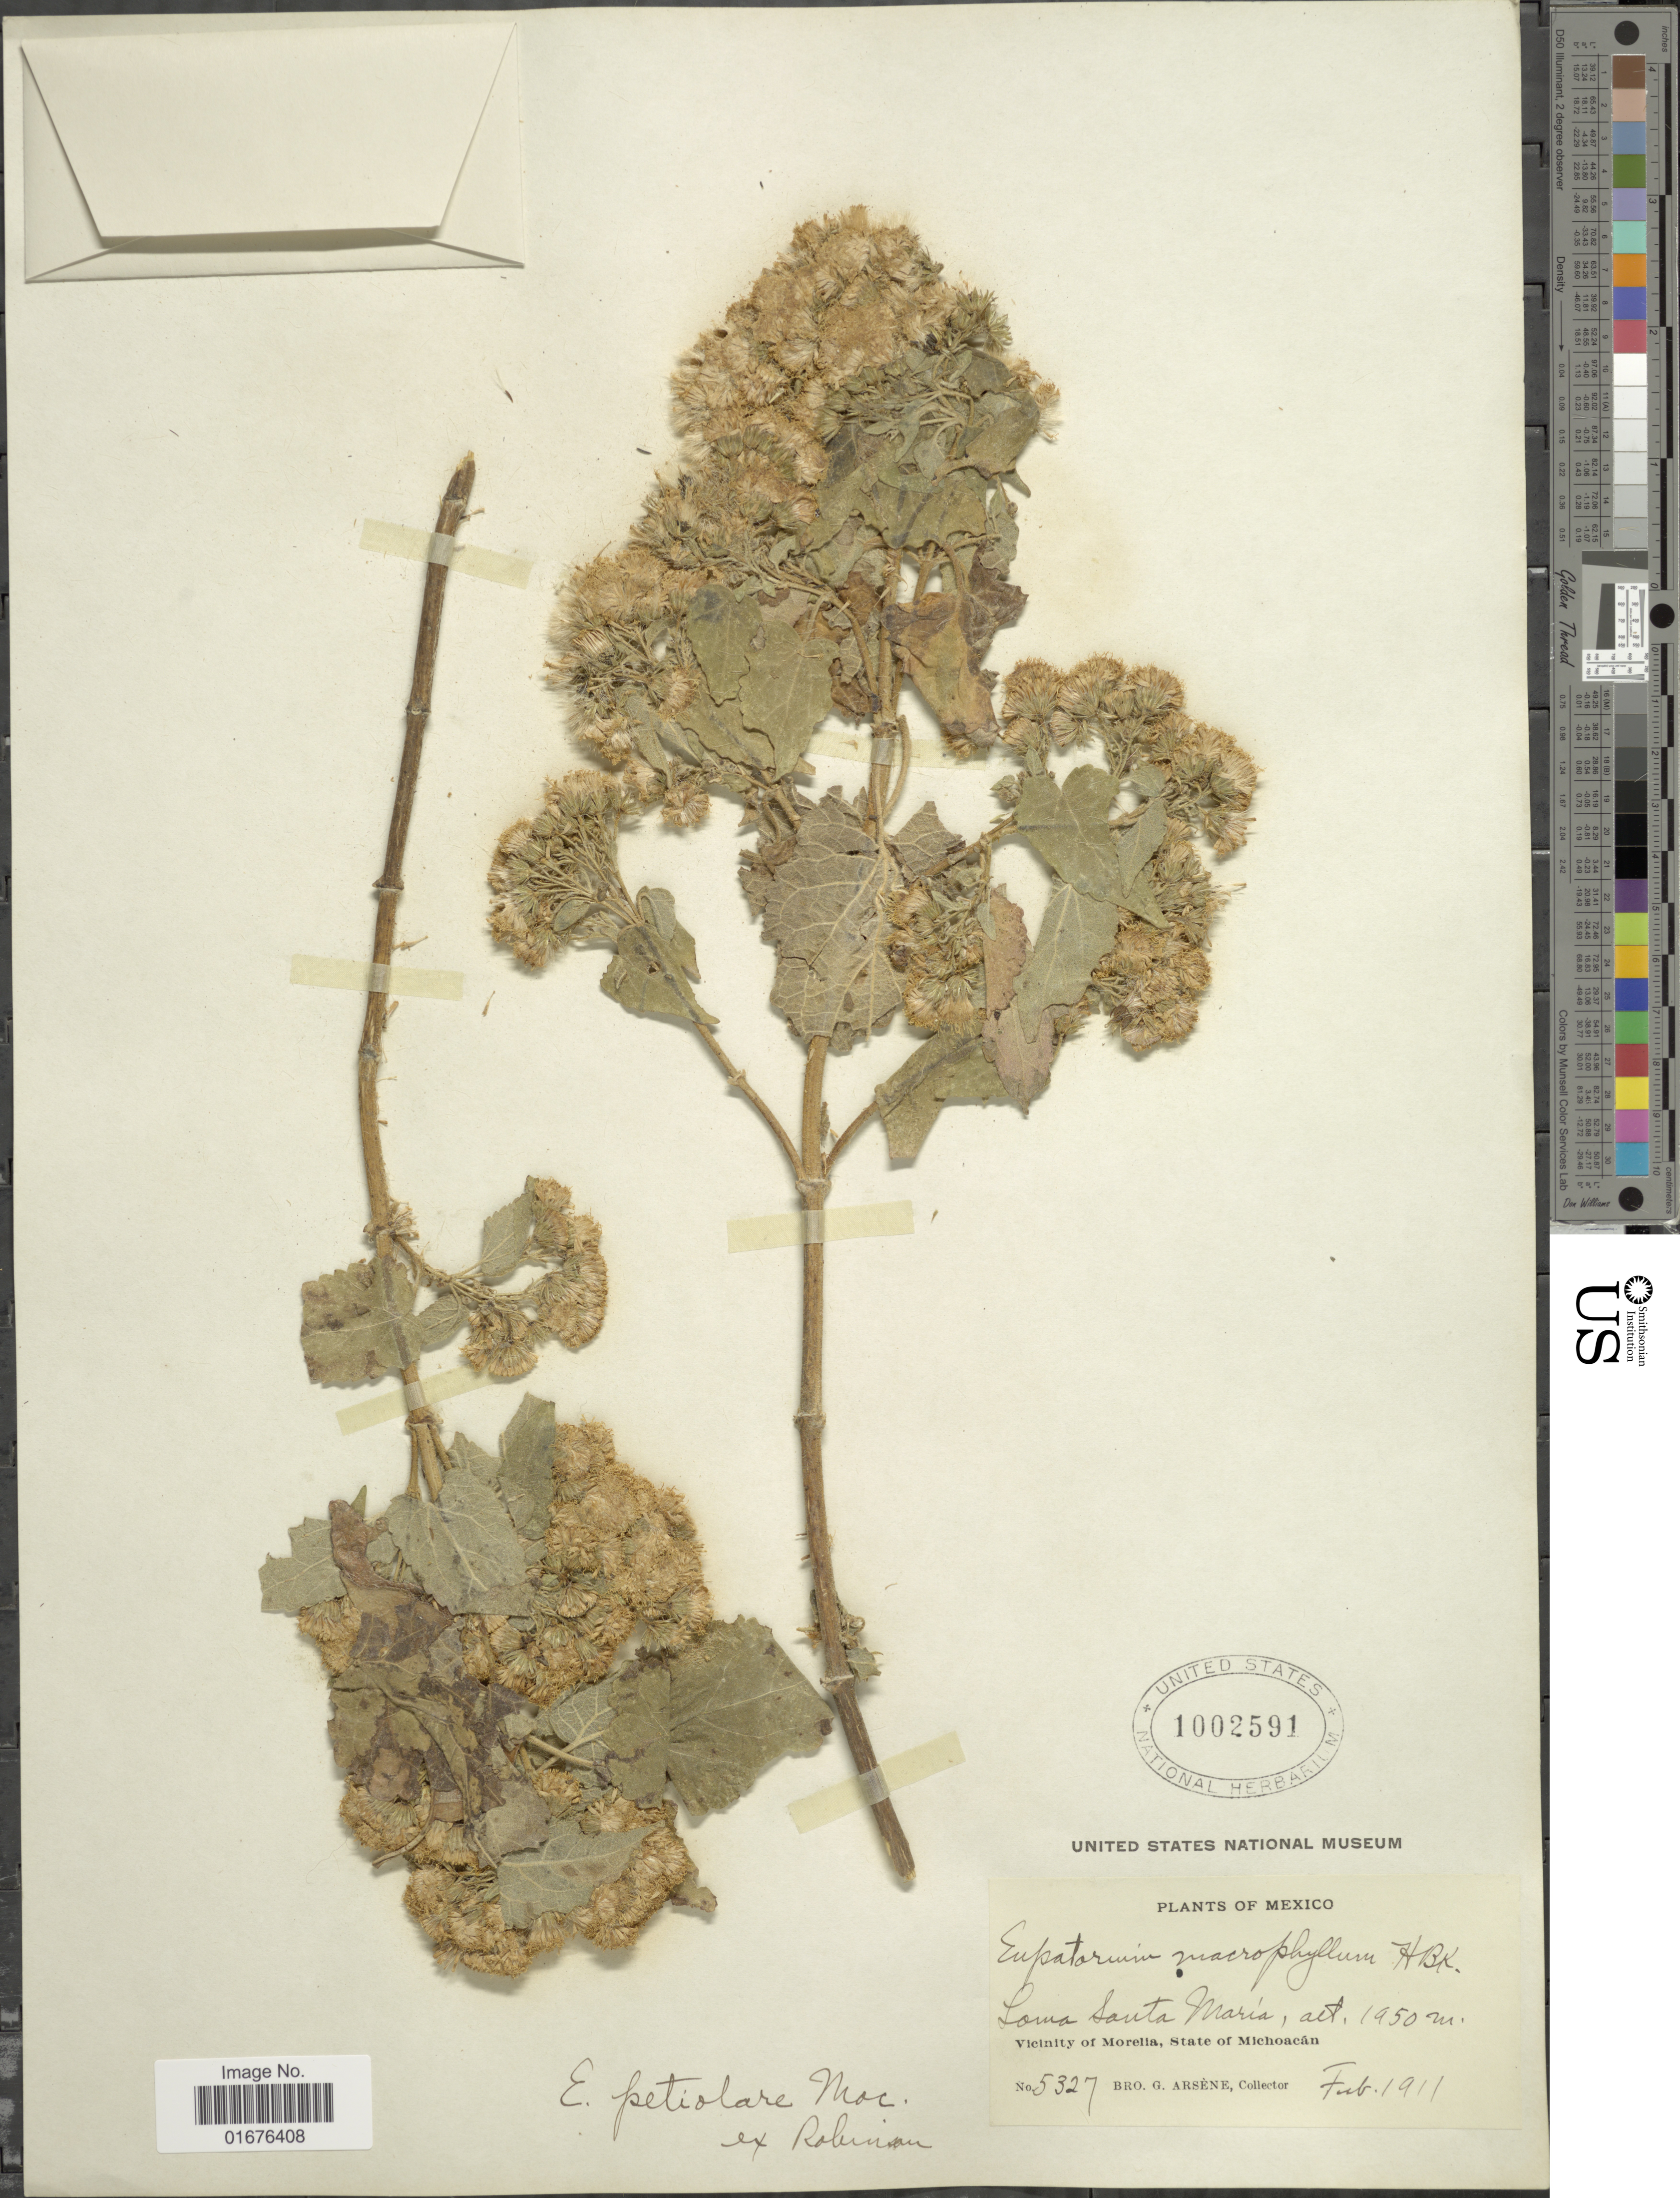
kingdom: Plantae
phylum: Tracheophyta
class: Magnoliopsida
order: Asterales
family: Asteraceae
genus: Ageratina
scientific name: Ageratina petiolaris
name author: (Moc. & Sessé ex DC.) R.M. King & H. Rob.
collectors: Bro. G. Arsène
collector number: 5327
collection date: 1911-02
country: Mexico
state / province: Michoacán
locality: Loma Santa María, Vicinity of Morelia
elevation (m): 1950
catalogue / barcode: US 1002591